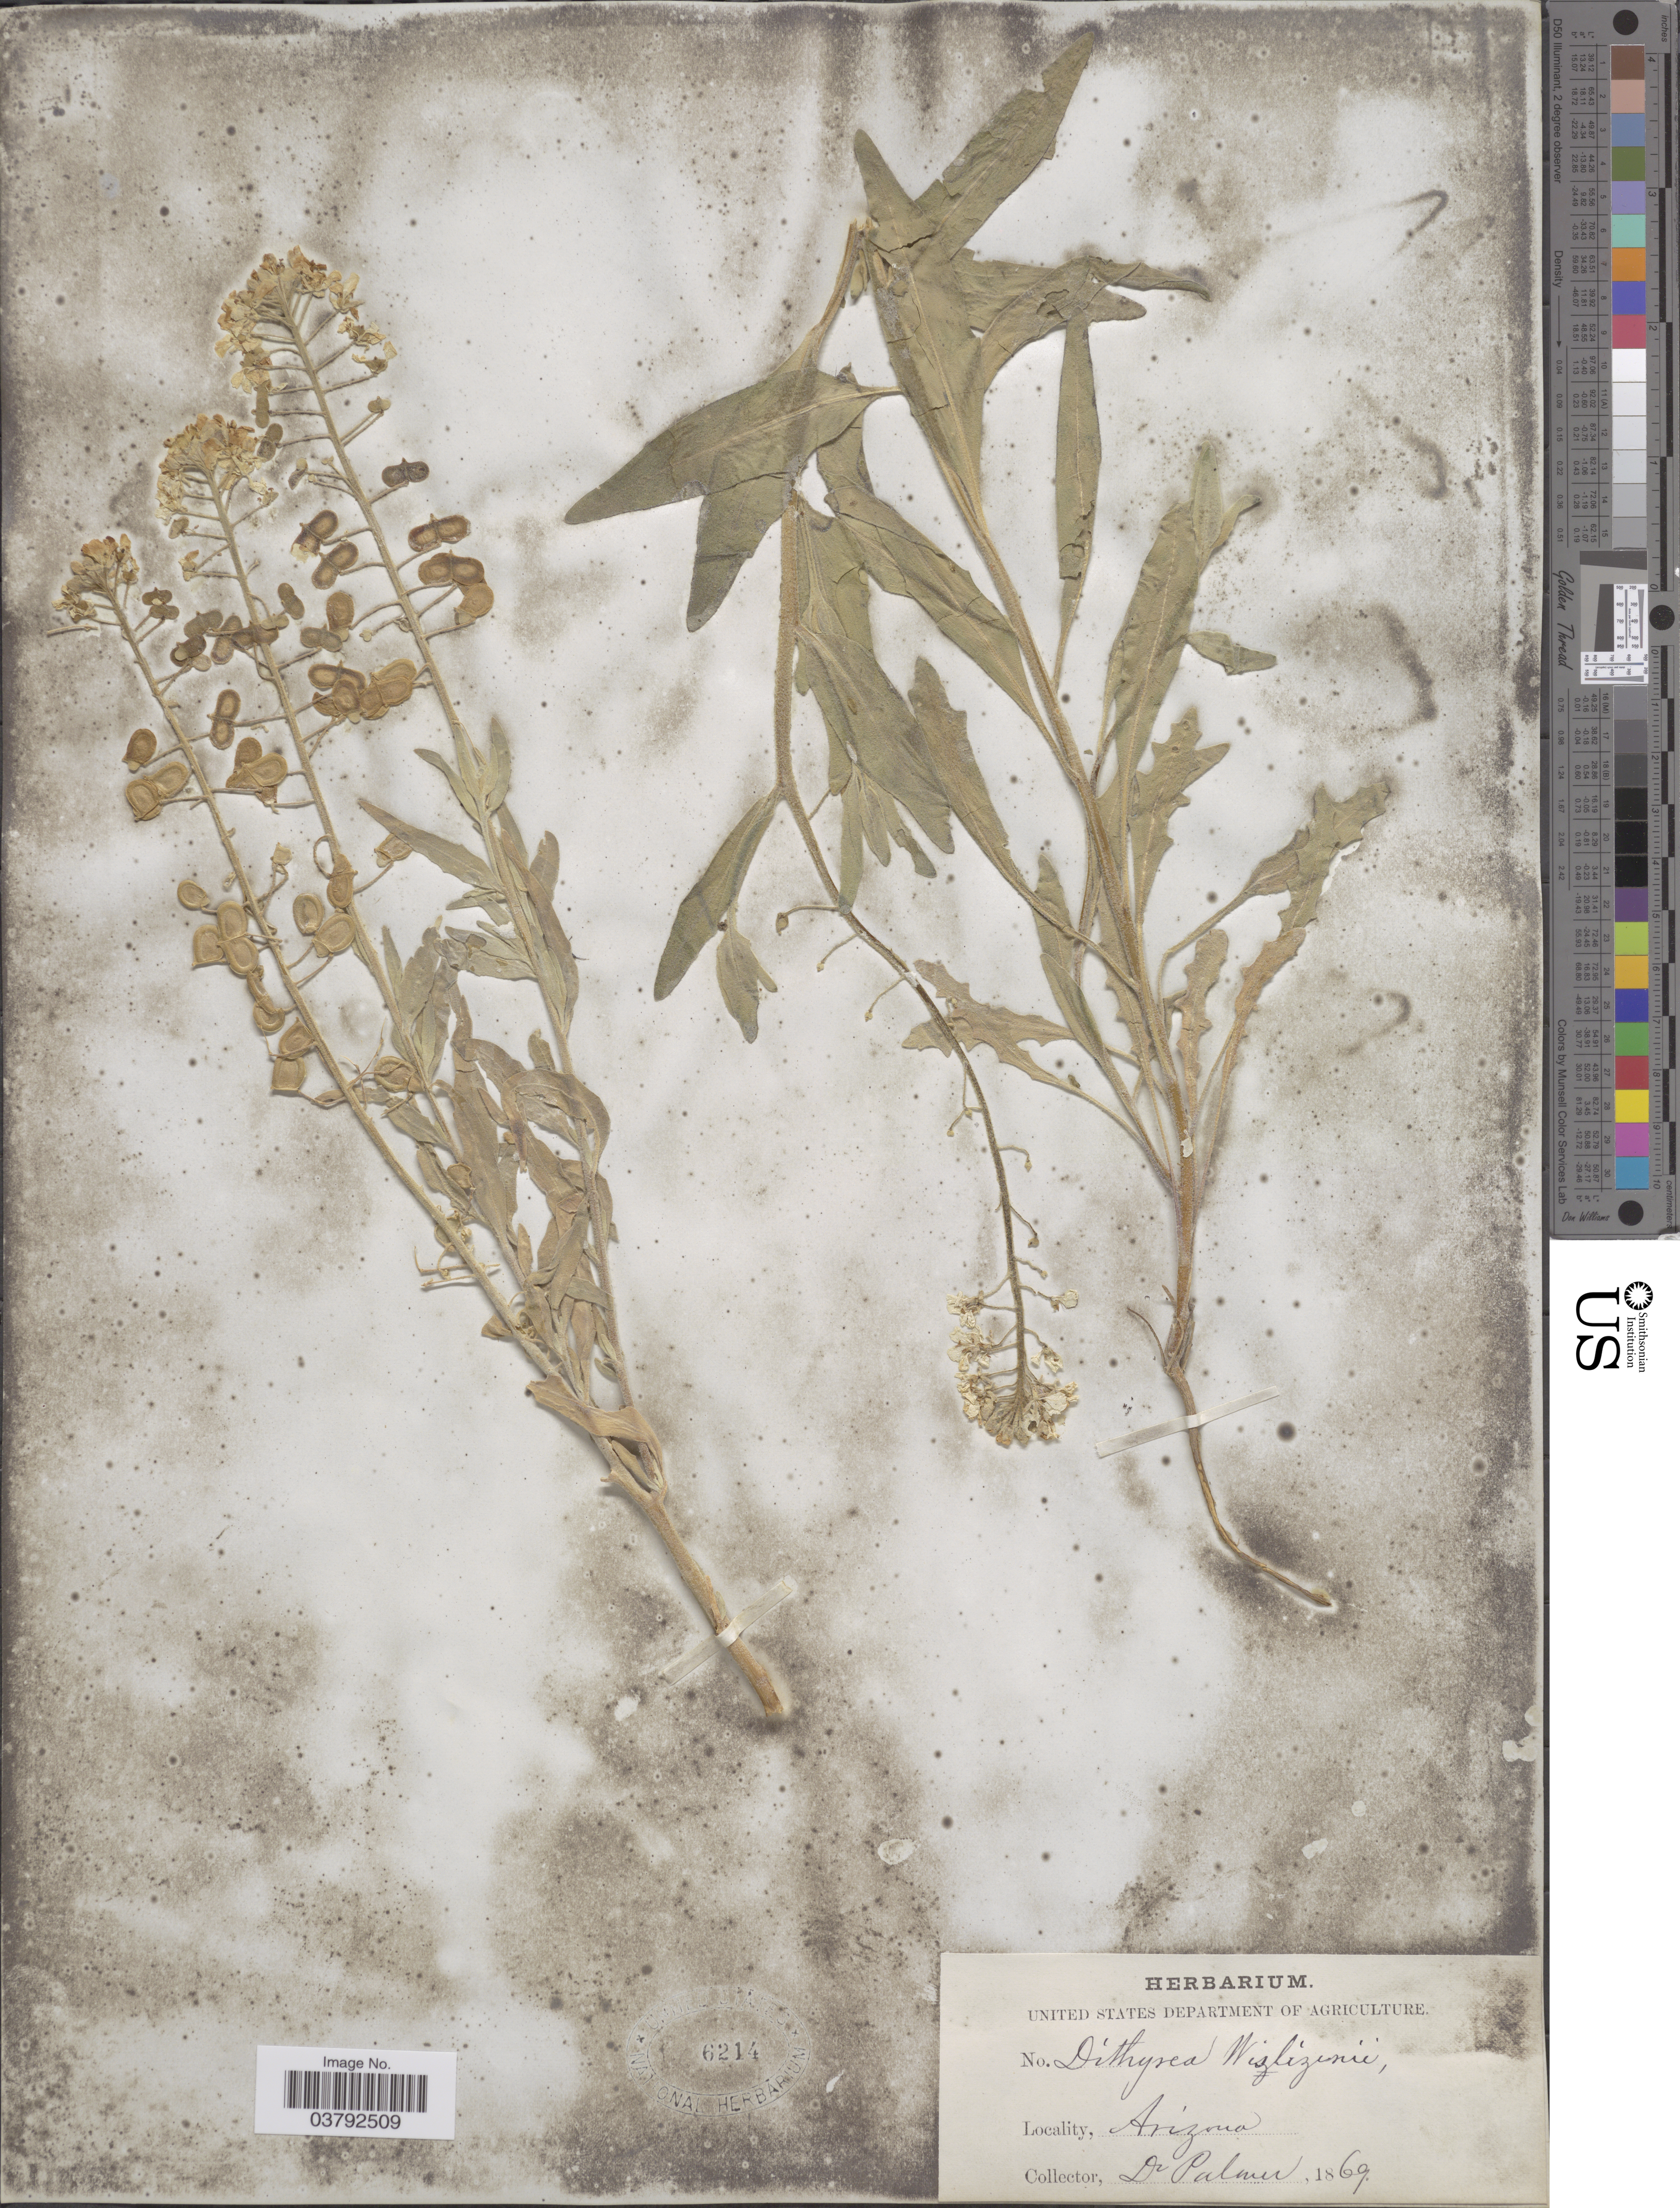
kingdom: Plantae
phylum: Tracheophyta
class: Magnoliopsida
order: Brassicales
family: Brassicaceae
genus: Dithyrea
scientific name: Dithyrea wislizeni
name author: Engelm.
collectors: Palmer, --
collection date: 1869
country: United States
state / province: Arizona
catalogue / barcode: US 6214